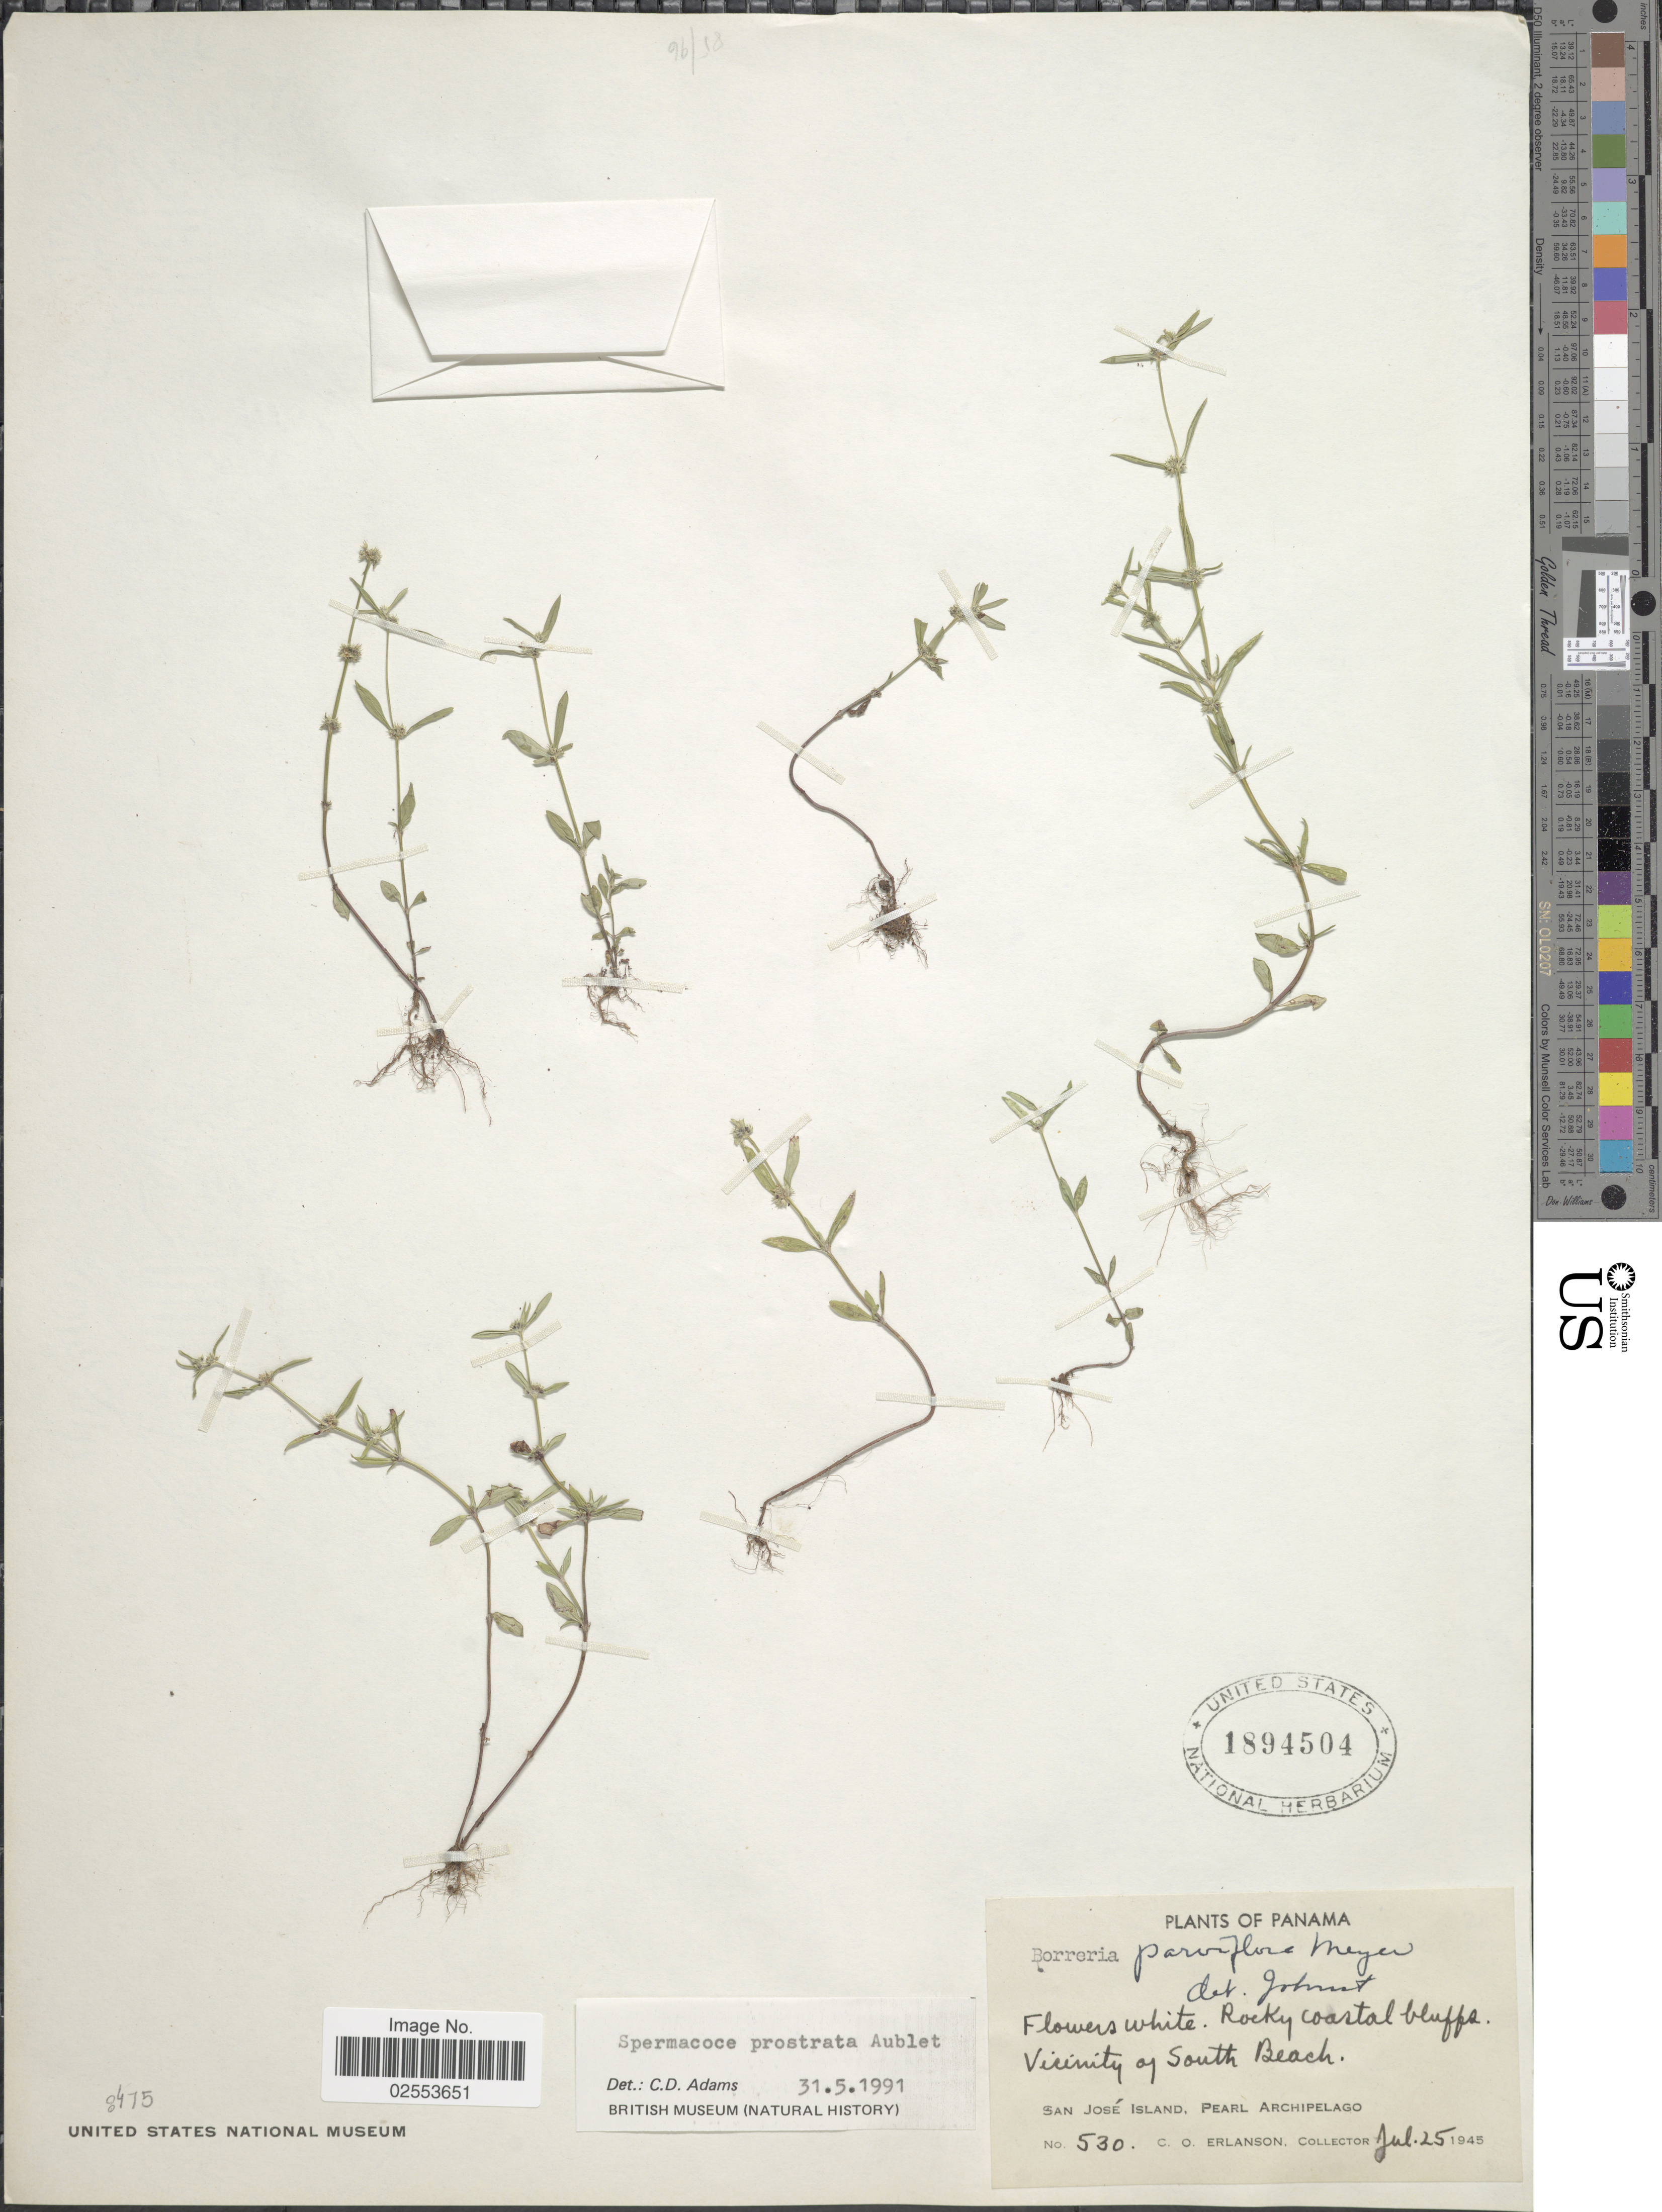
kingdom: Plantae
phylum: Tracheophyta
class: Magnoliopsida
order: Gentianales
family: Rubiaceae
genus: Spermacoce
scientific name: Spermacoce prostrata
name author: Aubl.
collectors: C. O. Erlanson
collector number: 530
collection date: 1945-07-25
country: Panama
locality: Vicinity of South Beach, San Jose Island, Pearl Archipelago.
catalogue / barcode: US 1894504